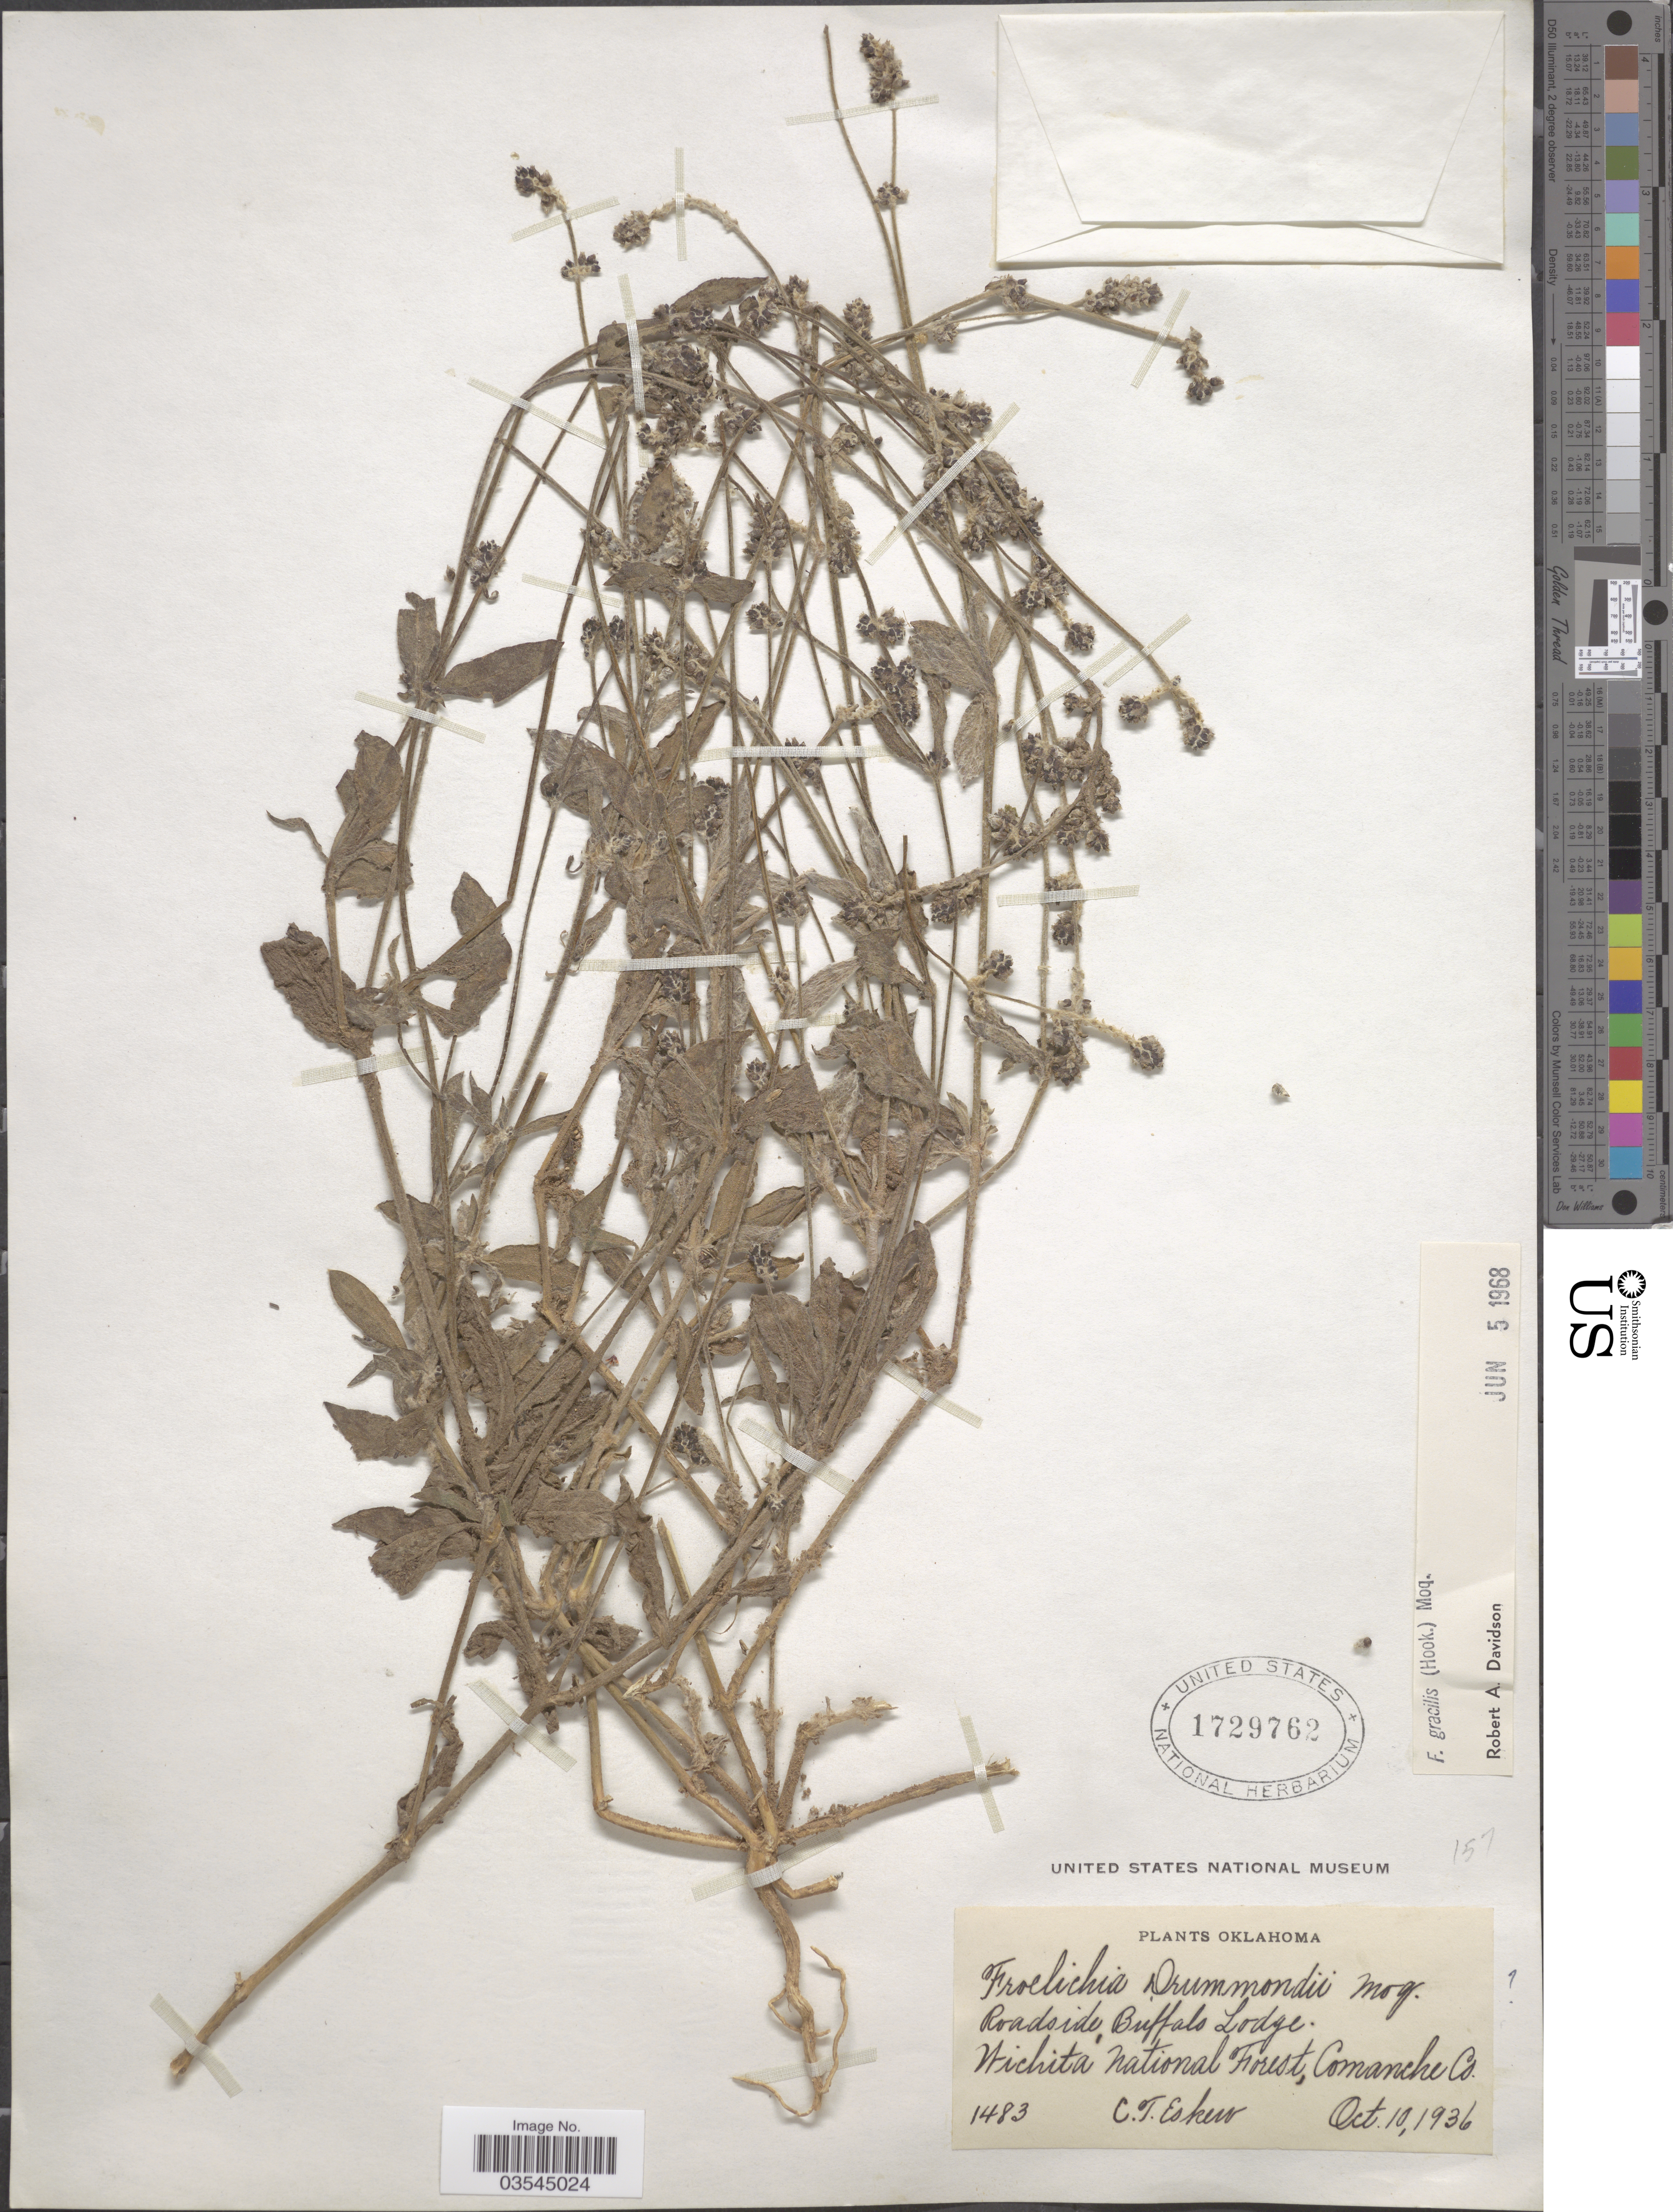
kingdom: Plantae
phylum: Tracheophyta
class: Magnoliopsida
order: Caryophyllales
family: Amaranthaceae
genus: Froelichia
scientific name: Froelichia gracilis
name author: (Hook.) Moq.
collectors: C. Eskew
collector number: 1483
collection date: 1936-10-10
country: United States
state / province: Oklahoma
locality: Buffalo Lodge, Wichita National Forest, Comanche Co.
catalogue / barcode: US 1729762